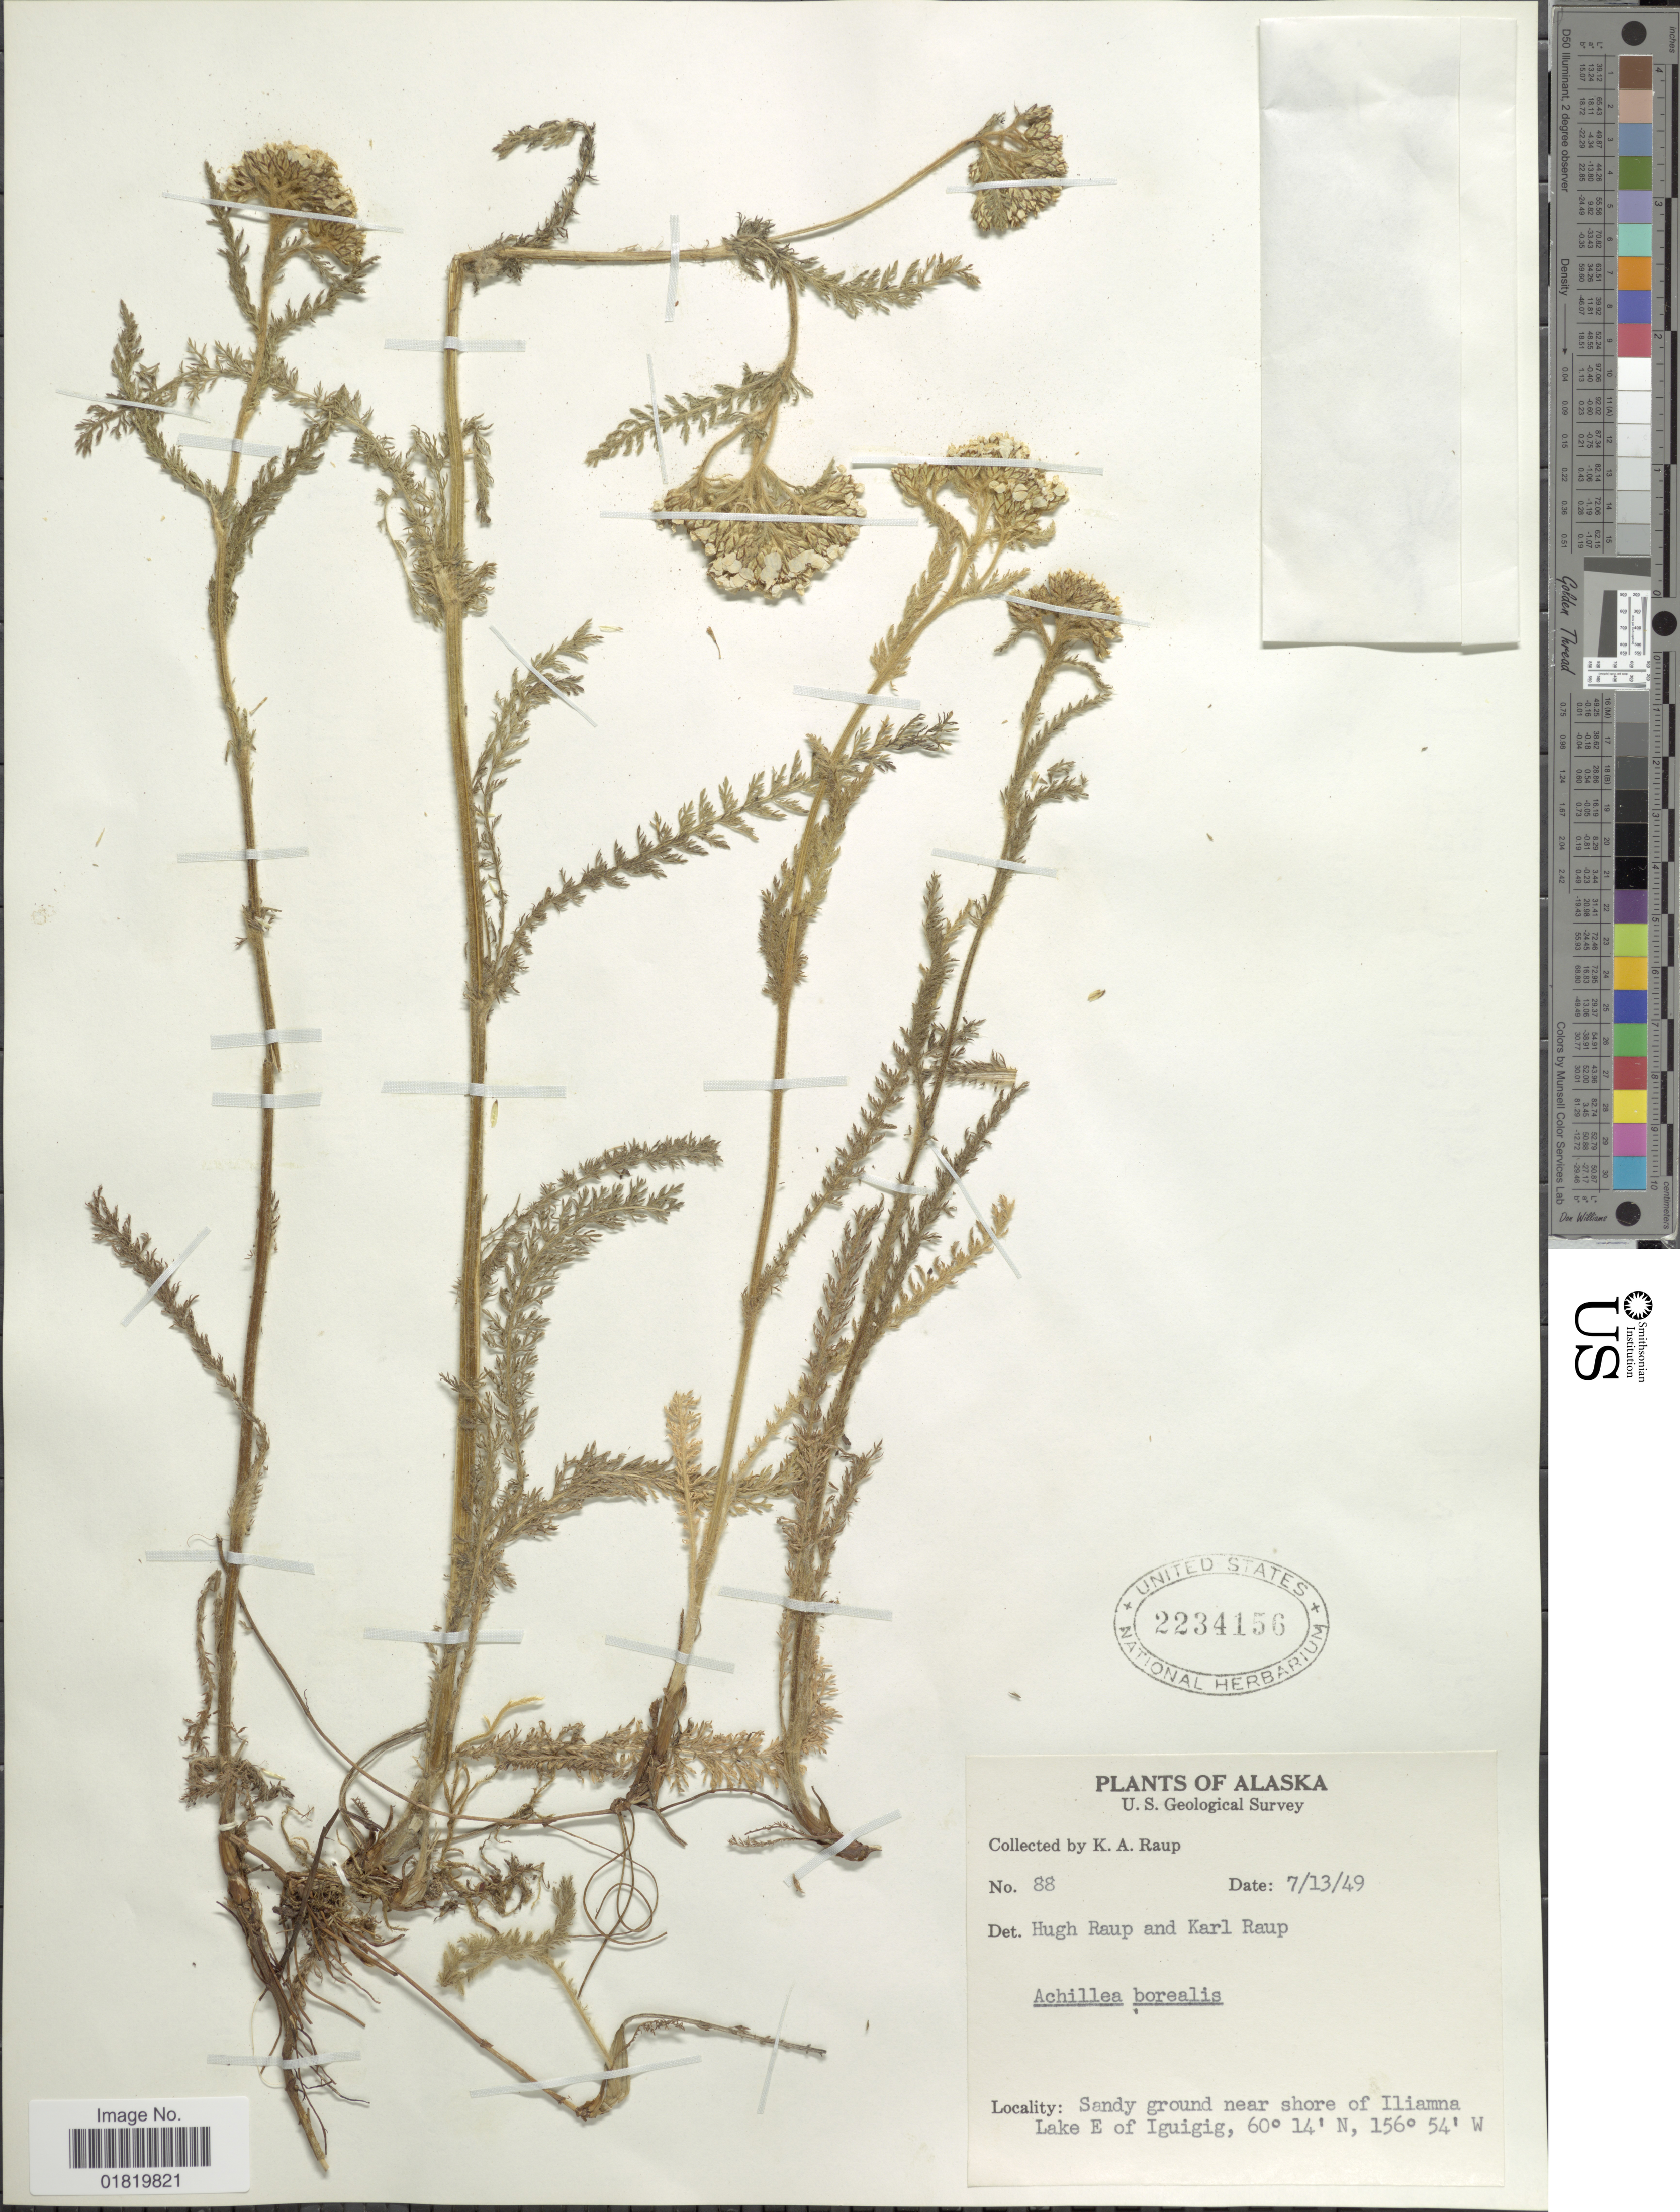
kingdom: Plantae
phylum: Tracheophyta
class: Magnoliopsida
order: Asterales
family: Asteraceae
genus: Achillea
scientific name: Achillea borealis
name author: Bong.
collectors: K. Raup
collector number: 88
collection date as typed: Transcribed d/m/y: 13/7/49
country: United States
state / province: Alaska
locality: Sandy ground near shore of Iliamna Lake E of Iguigig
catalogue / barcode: US 2234156